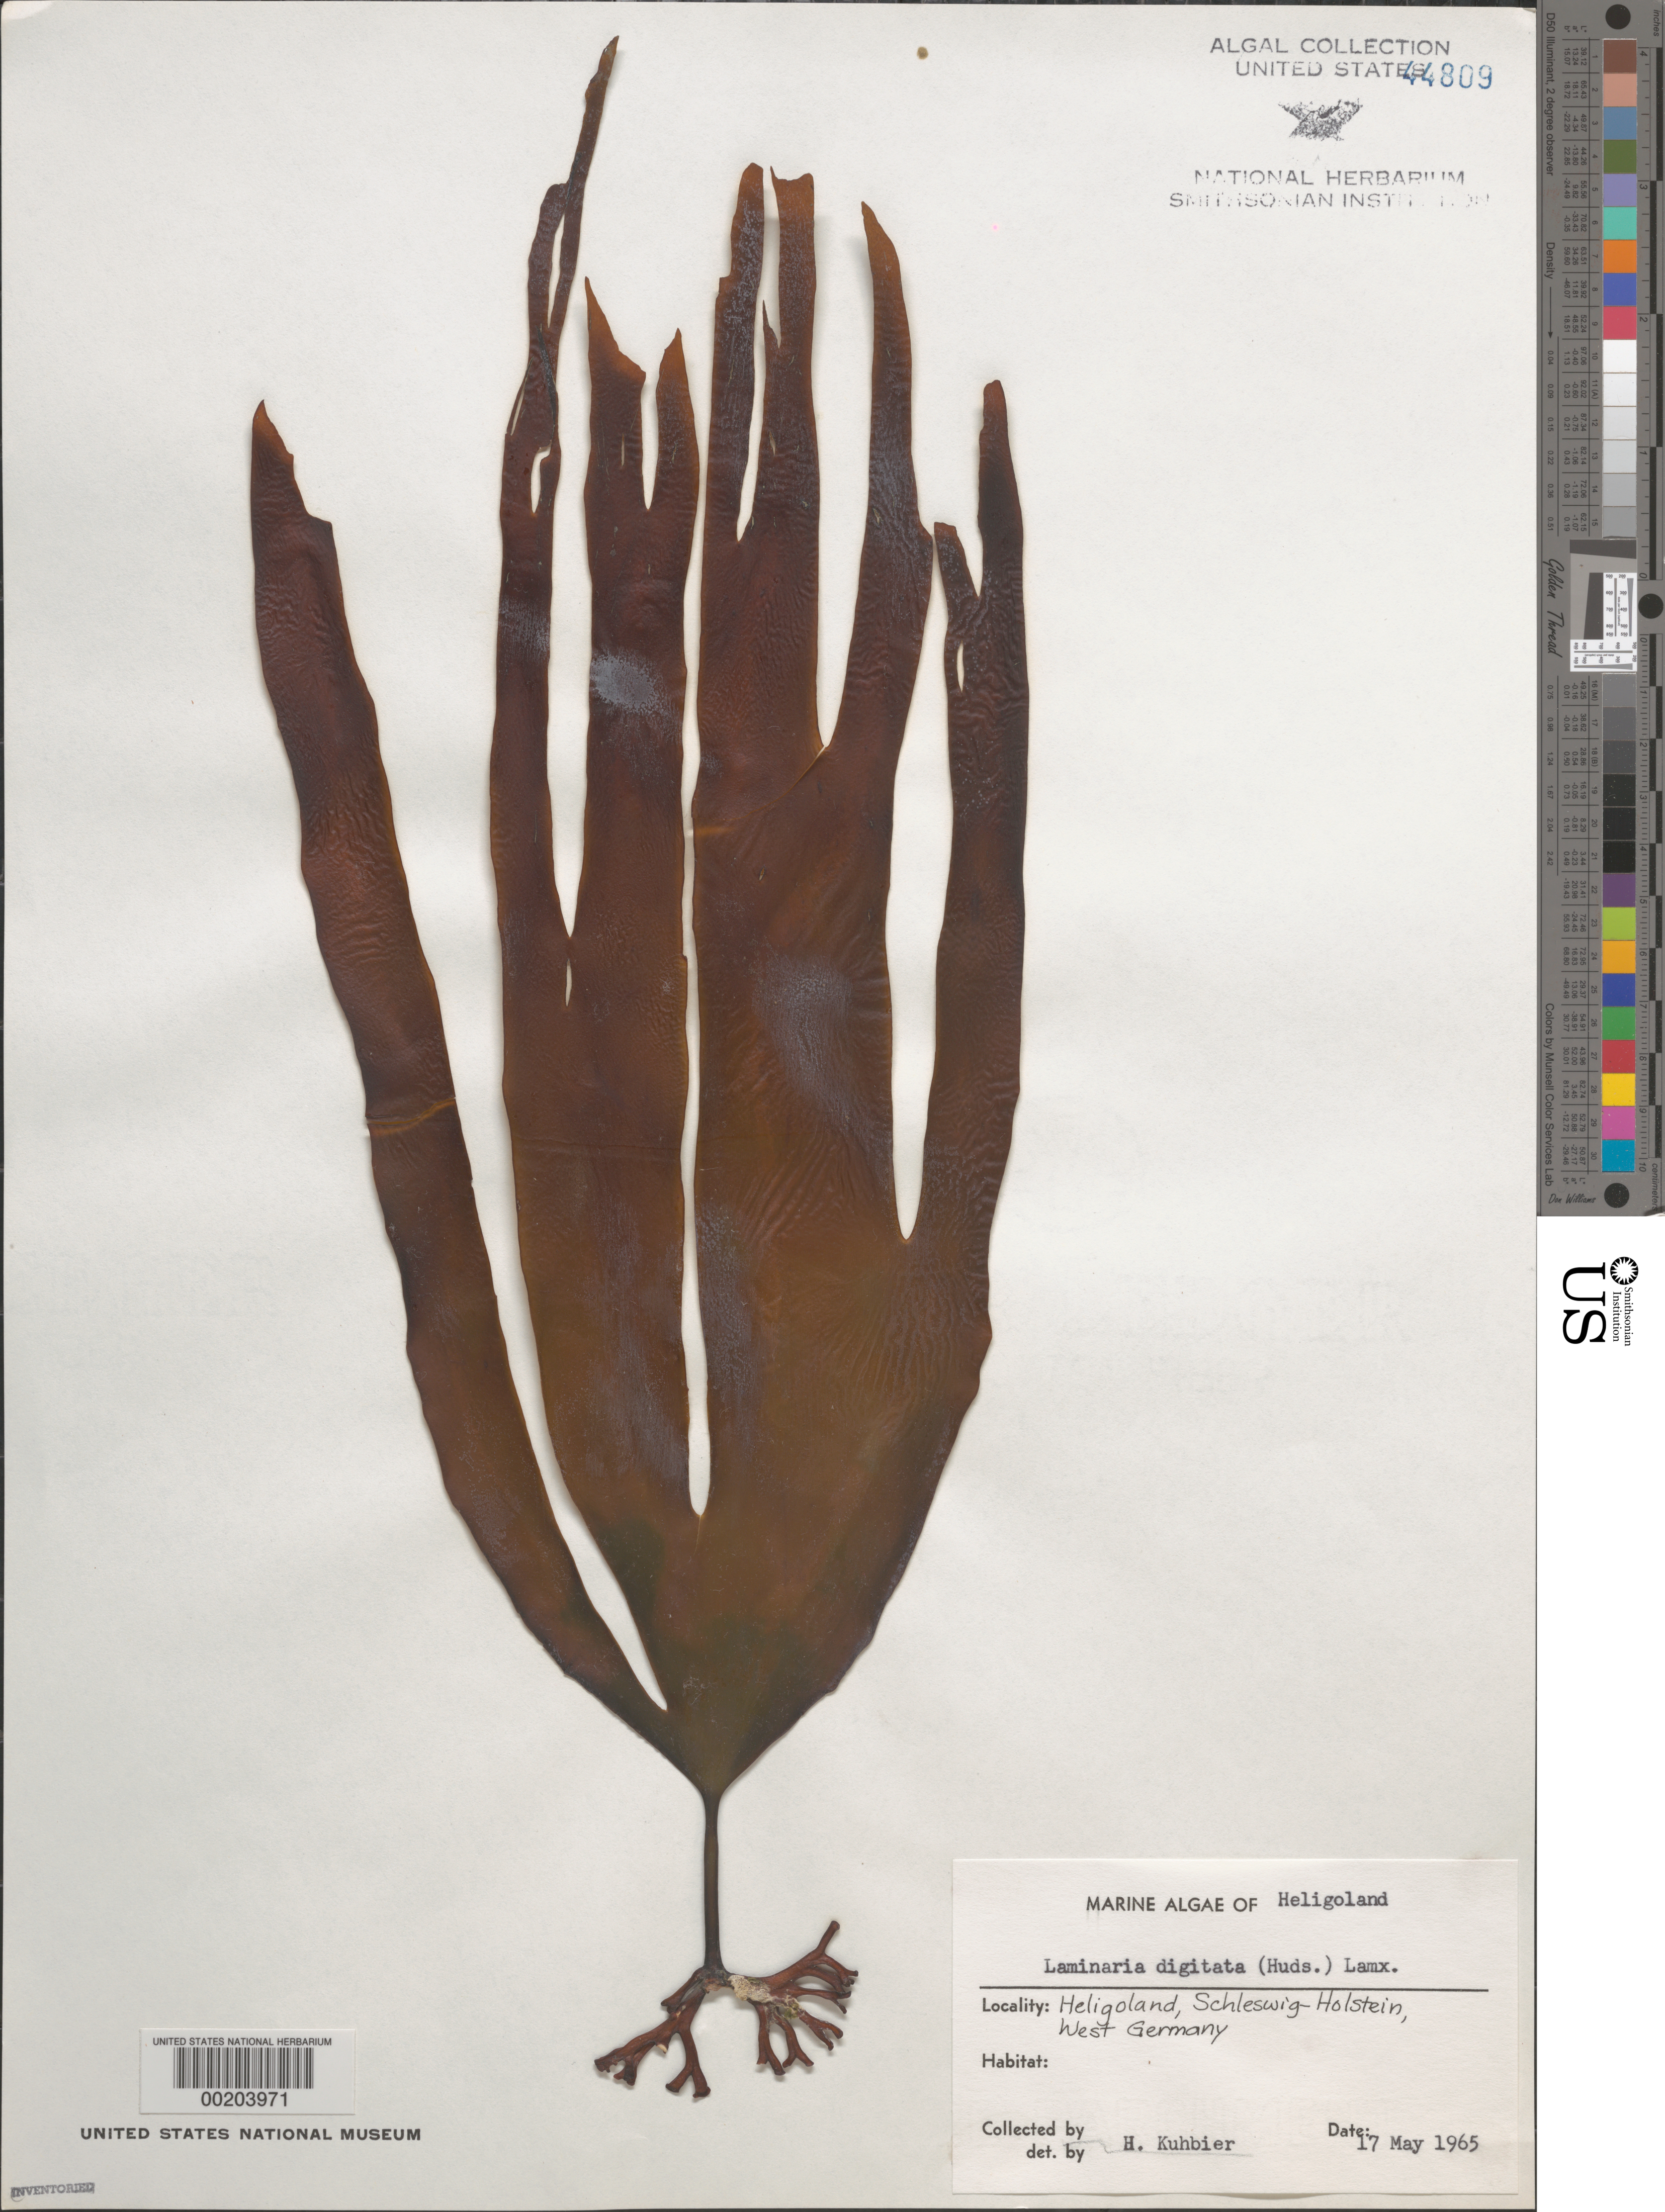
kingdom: Chromista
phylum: Ochrophyta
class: Phaeophyceae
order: Laminariales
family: Laminariaceae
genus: Laminaria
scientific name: Laminaria digitata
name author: (Hudson) J.V.Lamouroux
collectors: H. Kuhbier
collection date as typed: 17 May 1965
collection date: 1965-05-17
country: Germany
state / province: Schleswig-Holstein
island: Helgoland (Heligoland)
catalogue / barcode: US 44809